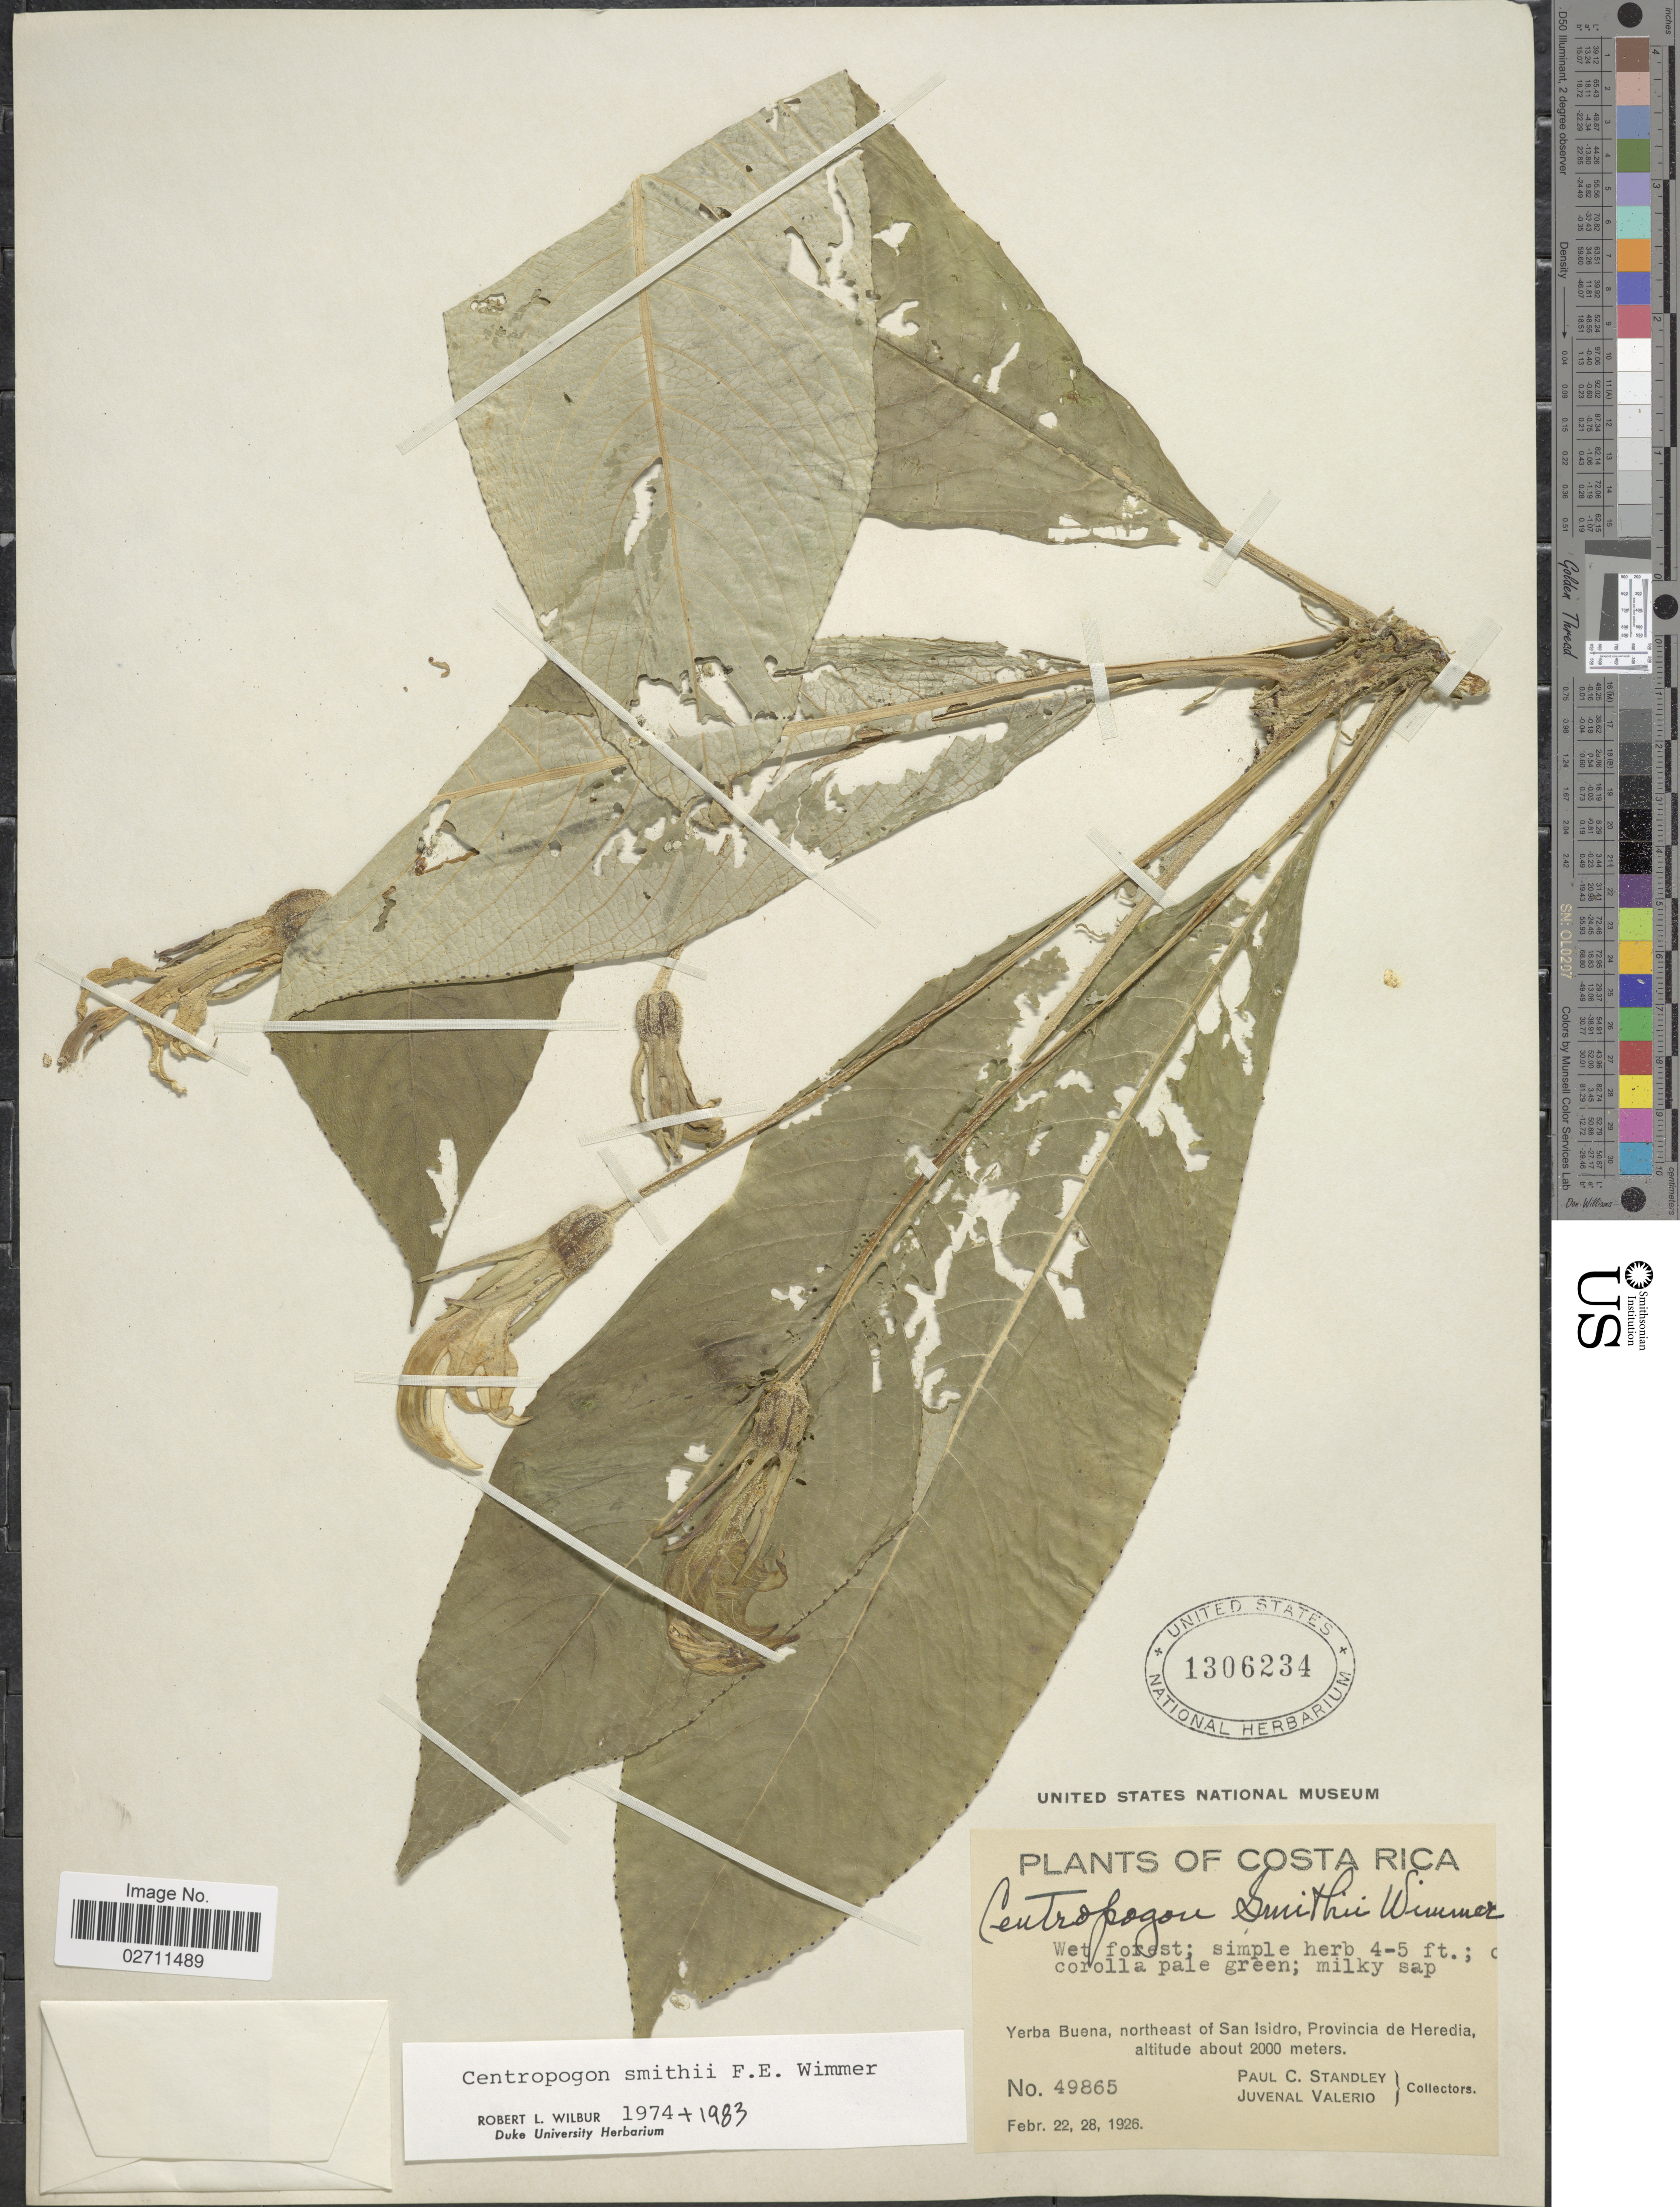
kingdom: Plantae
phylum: Tracheophyta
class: Magnoliopsida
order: Asterales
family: Campanulaceae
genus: Centropogon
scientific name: Centropogon smithii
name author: E. Wimm.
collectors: P. C. Standley & J. Valerio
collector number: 49865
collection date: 1926-02-22/1926-02-28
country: Costa Rica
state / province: Heredia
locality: Yerba Buena, northeast of San Isidro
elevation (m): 2000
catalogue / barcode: US 1306234